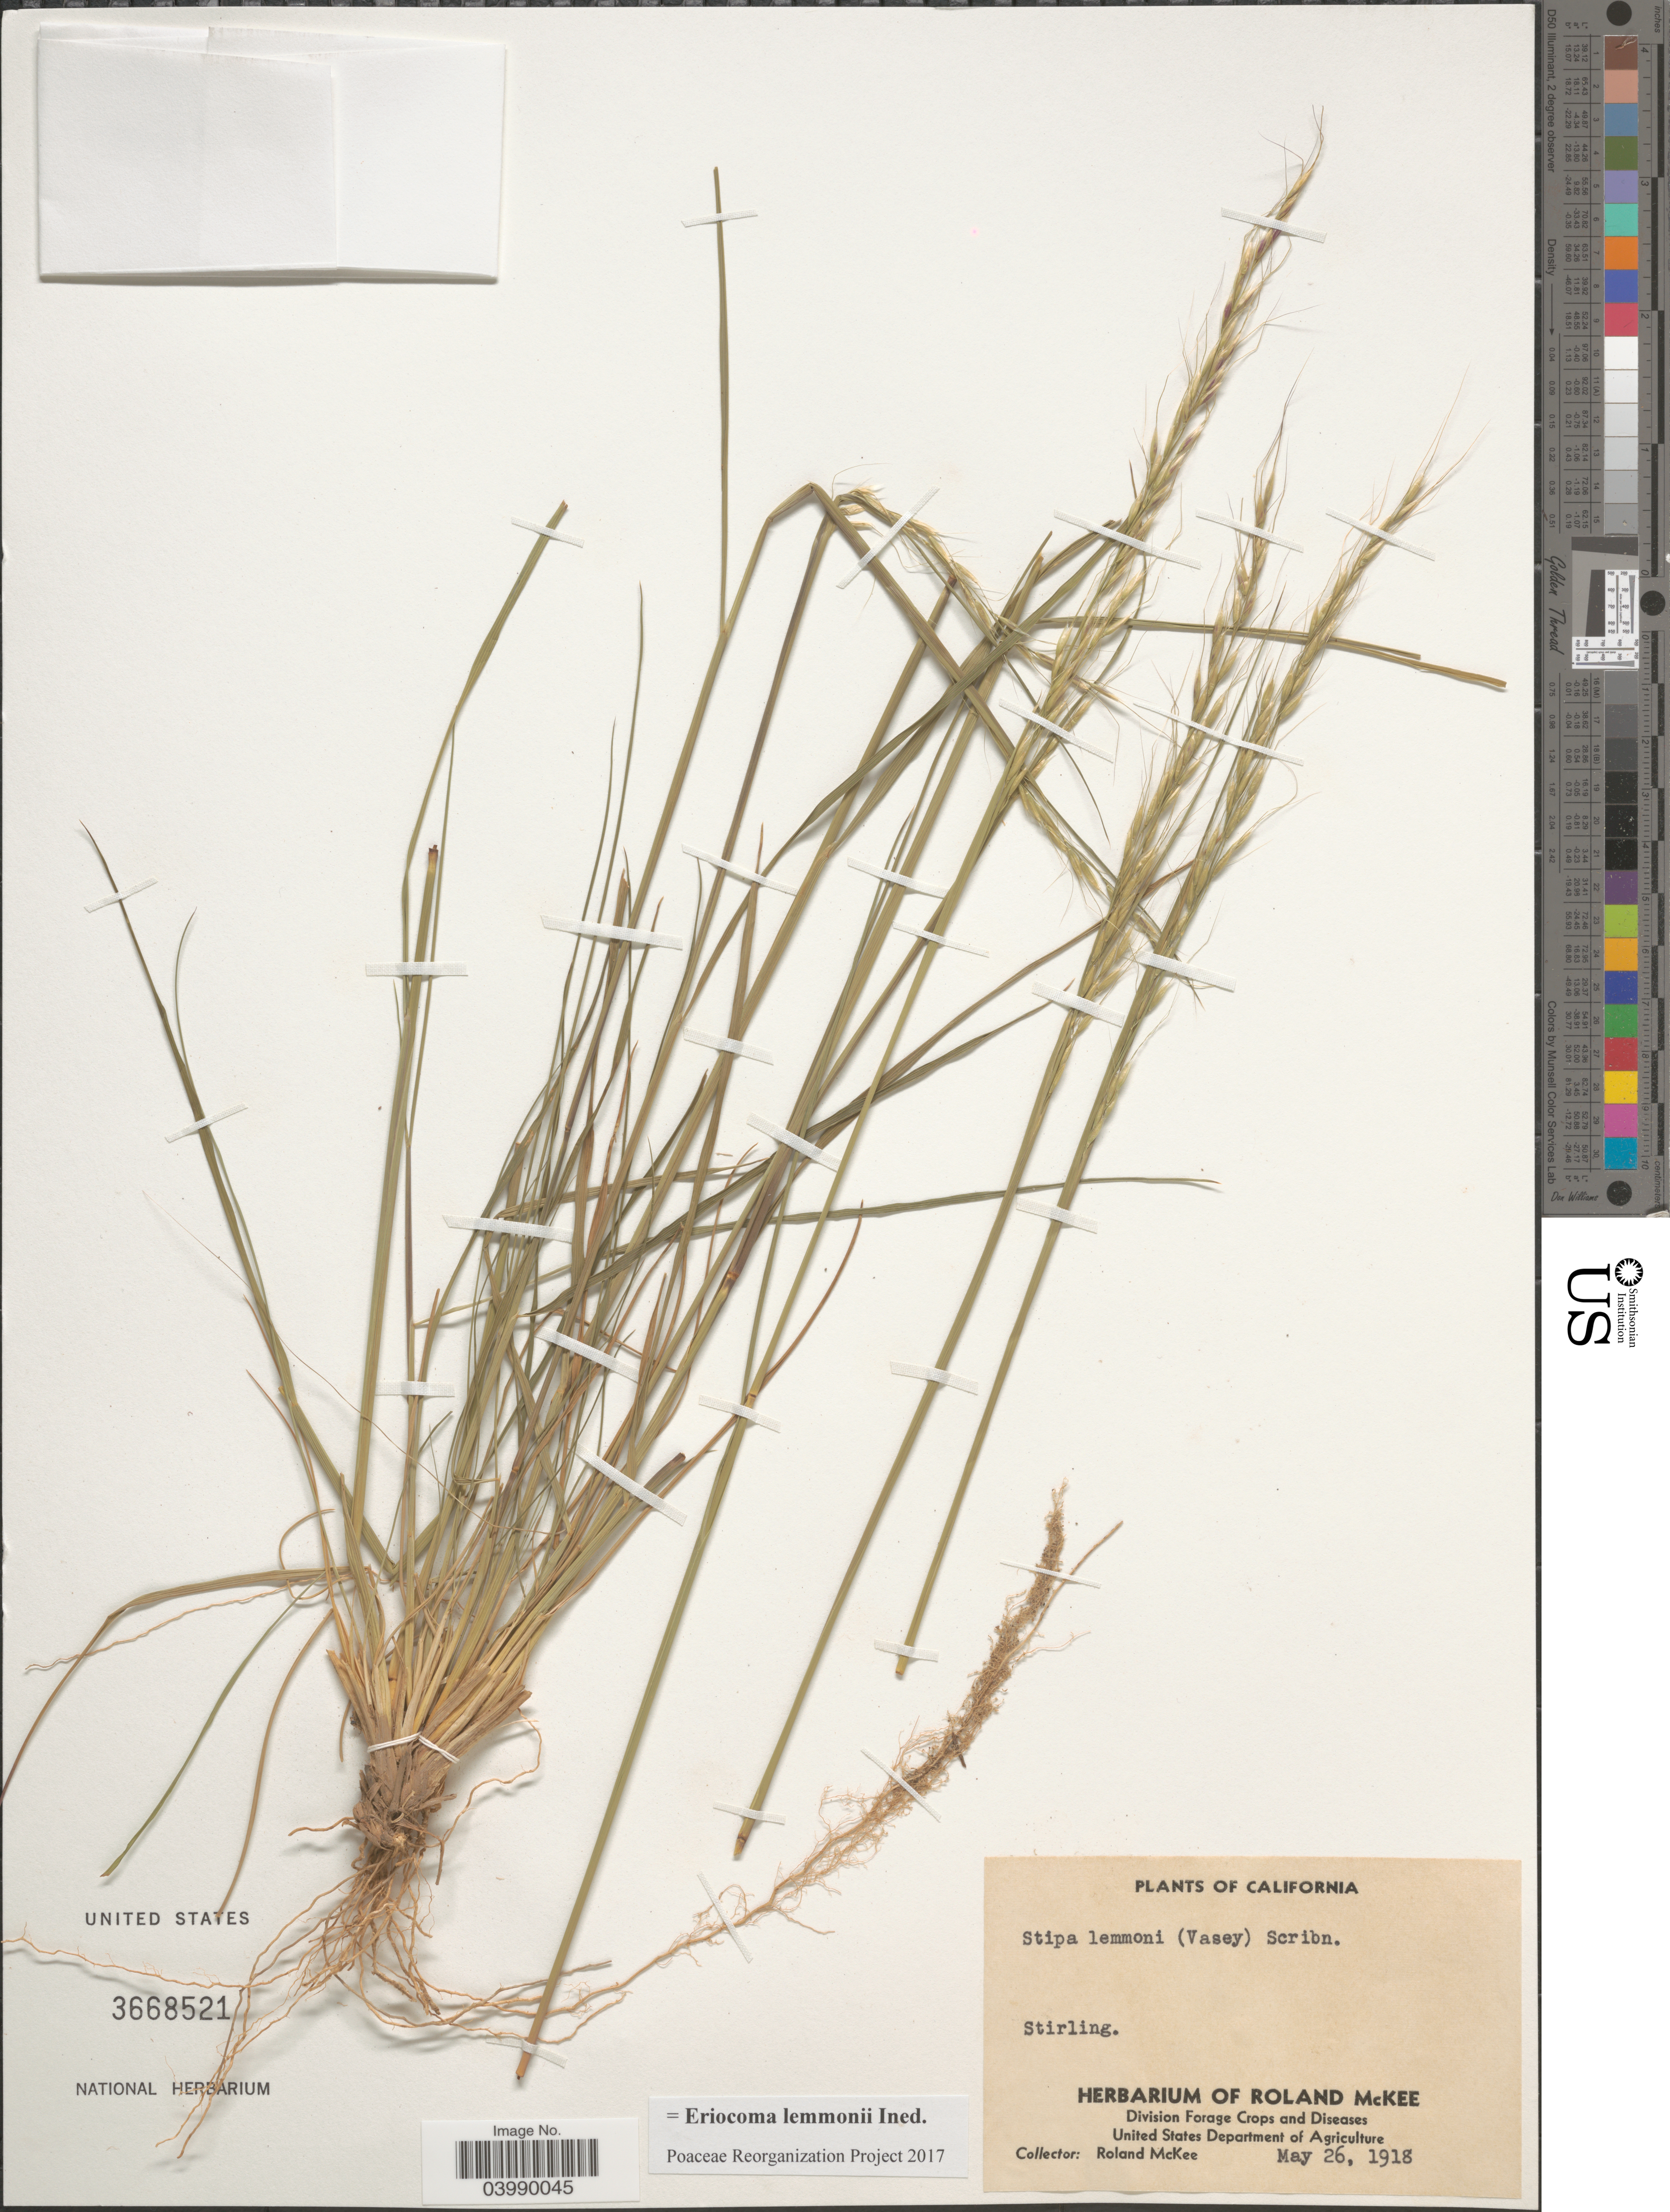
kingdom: Plantae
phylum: Tracheophyta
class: Liliopsida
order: Poales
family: Poaceae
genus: Eriocoma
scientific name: Eriocoma lemmonii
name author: (Vasey) Romasch.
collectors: R. Mckee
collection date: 1918-05-26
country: United States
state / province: California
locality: Stirling.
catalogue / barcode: US 3668521